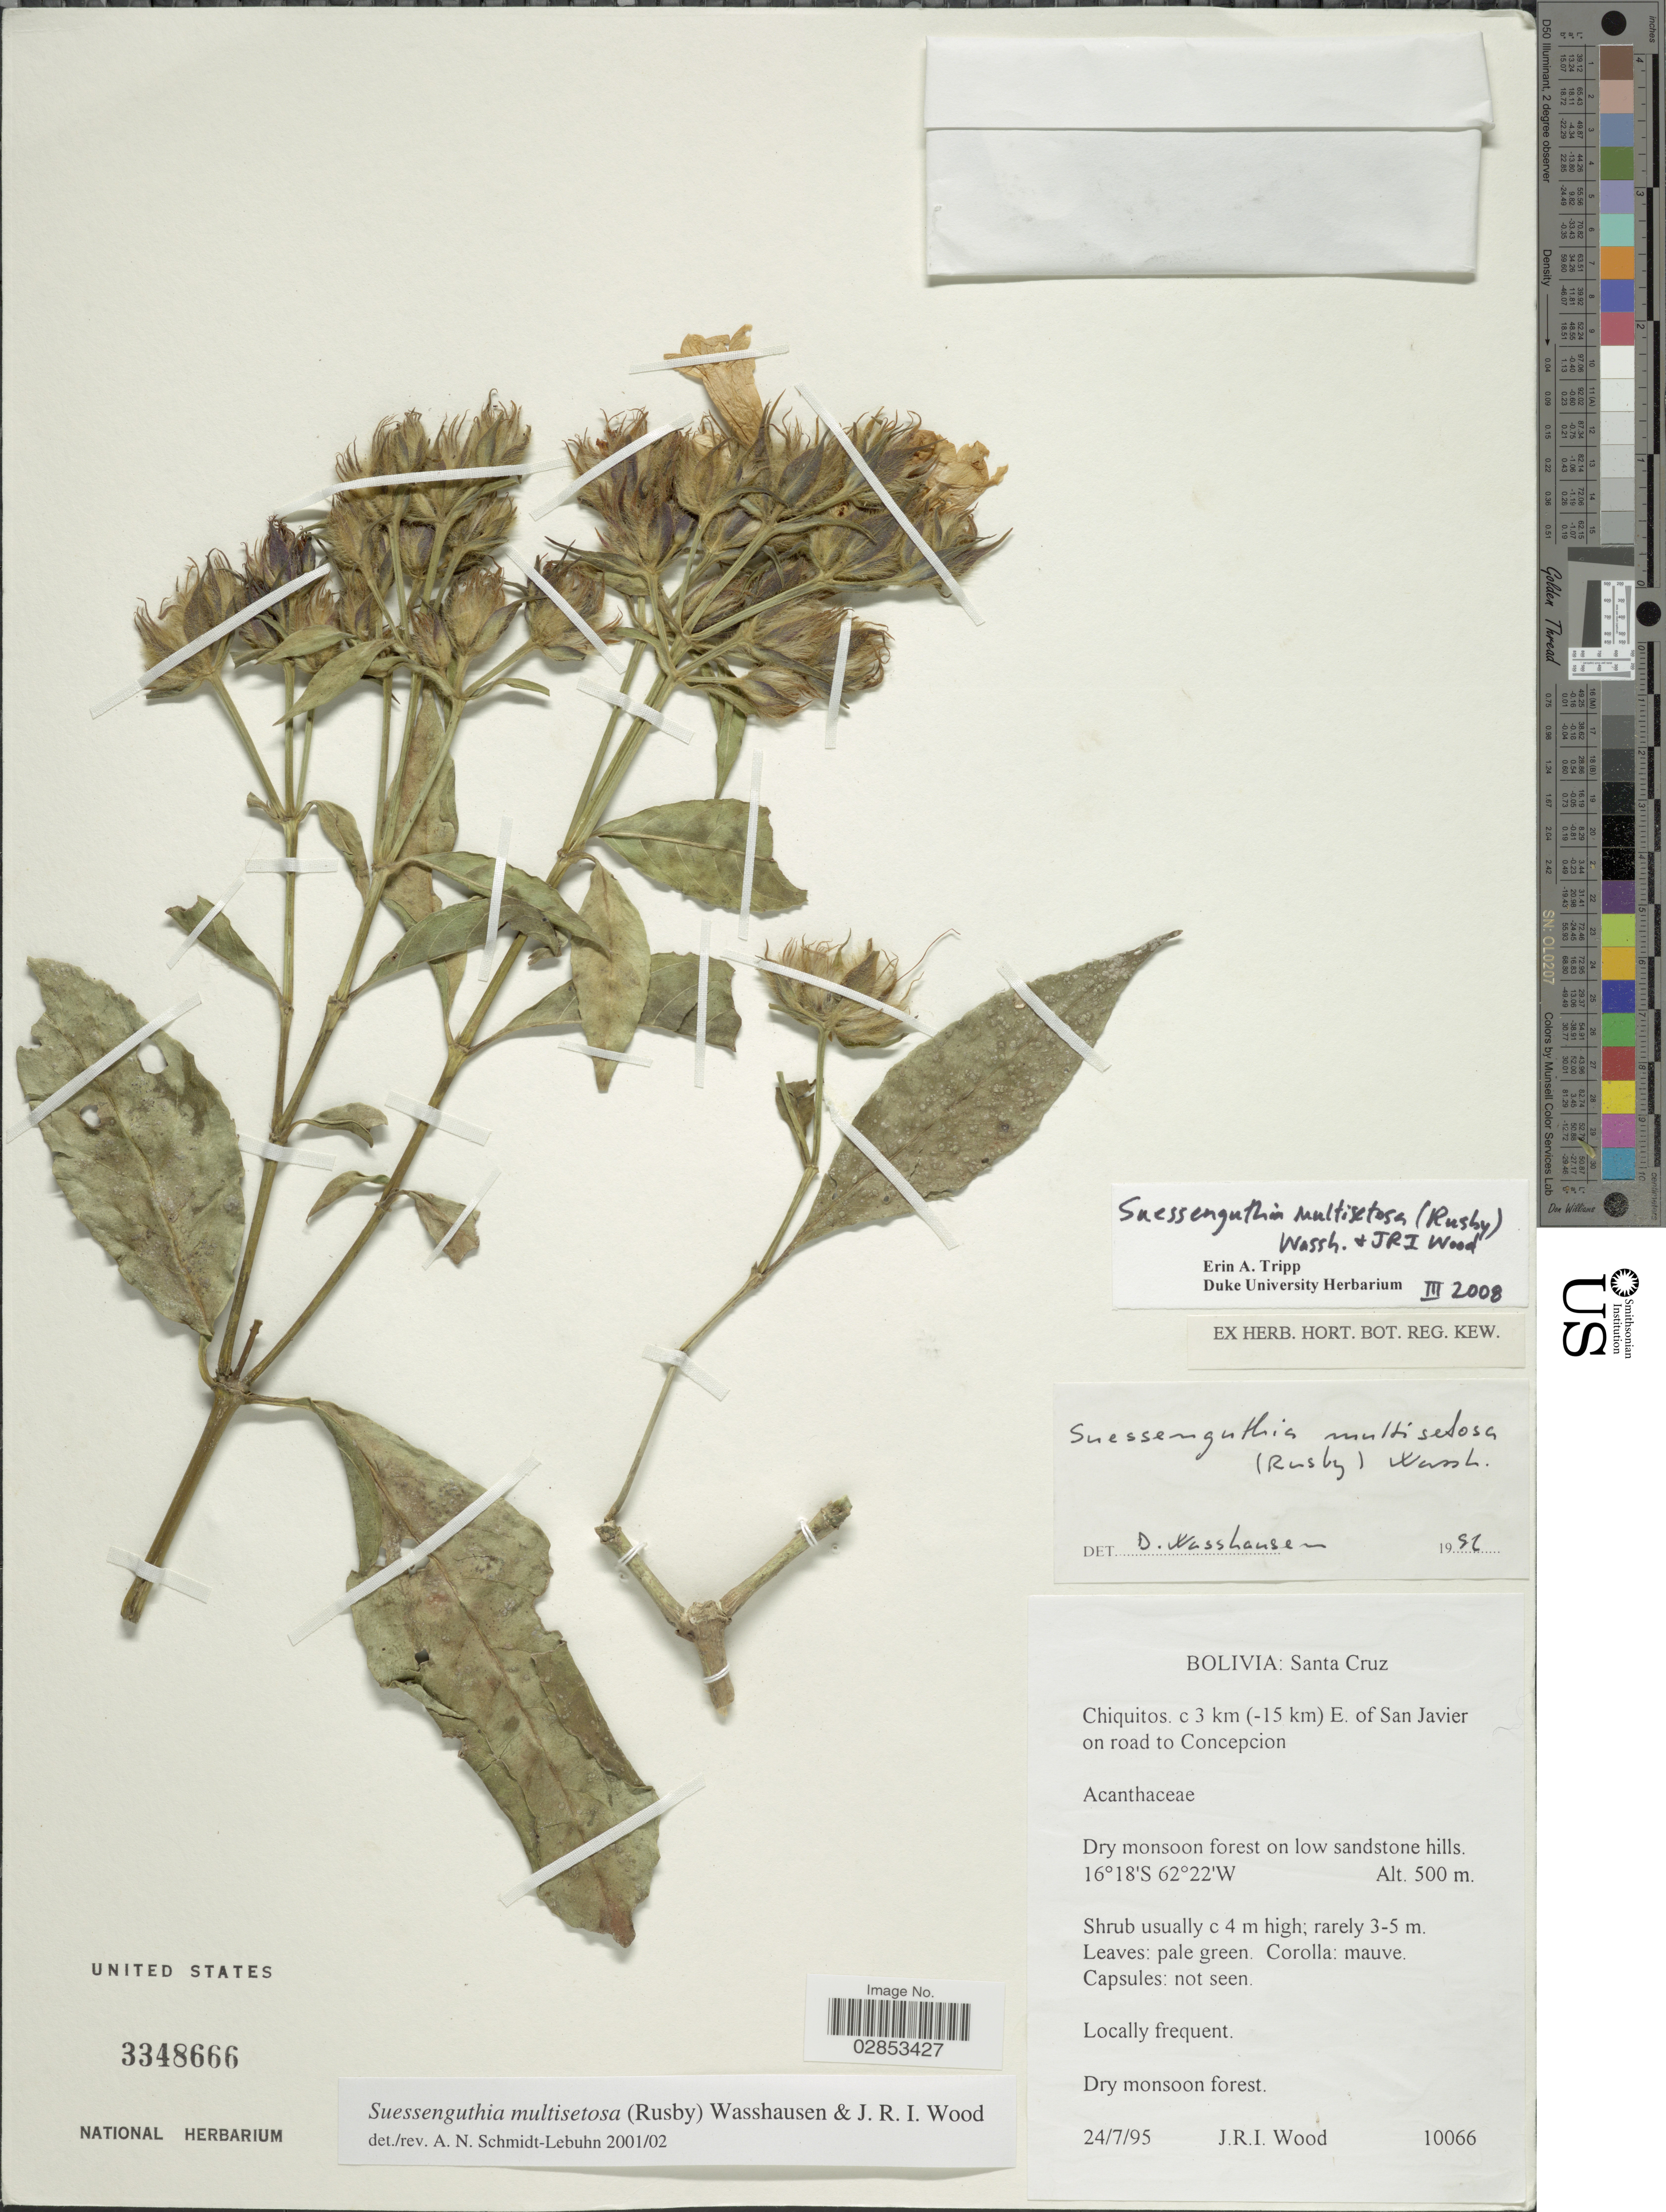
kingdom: Plantae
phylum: Tracheophyta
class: Magnoliopsida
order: Lamiales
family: Acanthaceae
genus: Suessenguthia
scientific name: Suessenguthia multisetosa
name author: (Rusby) Wassh. & J.R.I. Wood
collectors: J. R. I. Wood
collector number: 10066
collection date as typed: Transcribed d/m/y: 24/7/95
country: Bolivia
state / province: Santa Cruz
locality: Chiquitos. c 3 km (-15 km) E. of San Javier on road to Concepcion.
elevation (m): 500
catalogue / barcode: US 3348666